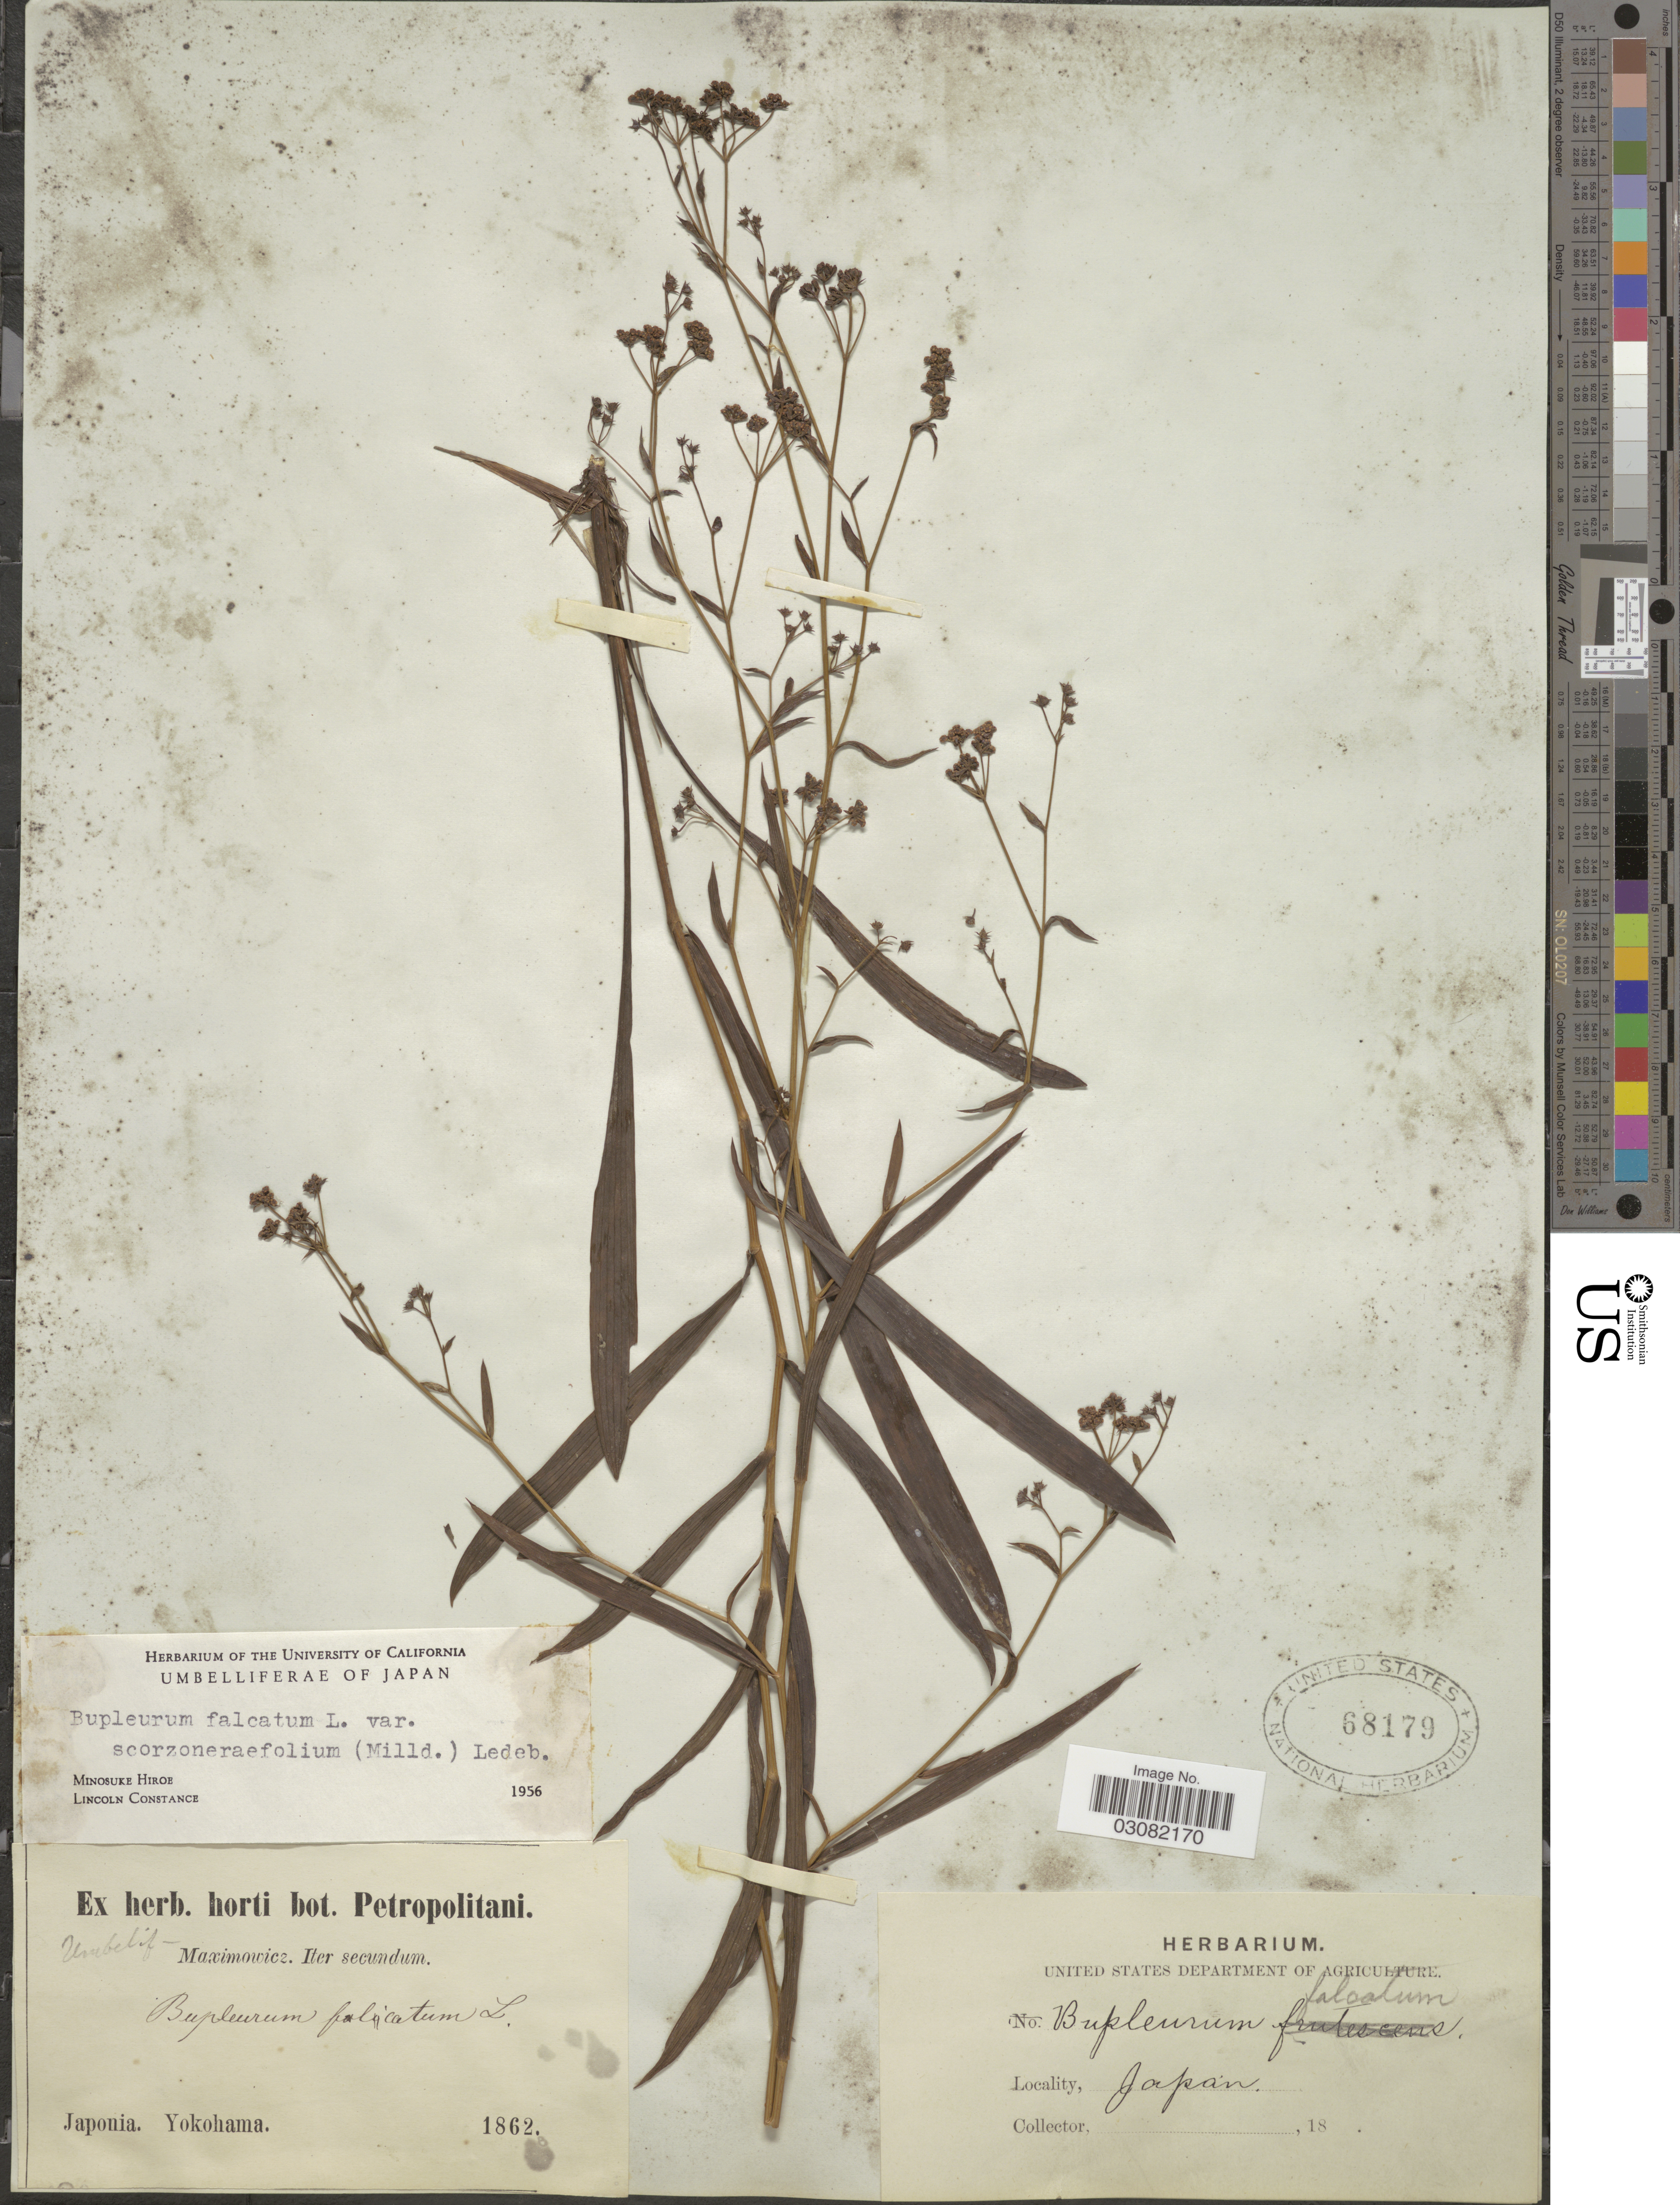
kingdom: Plantae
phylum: Tracheophyta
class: Magnoliopsida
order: Apiales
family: Apiaceae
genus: Bupleurum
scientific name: Bupleurum falcatum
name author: L.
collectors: Maximowicz, --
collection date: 1862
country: Japan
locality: Yokohama.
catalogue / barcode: US 68179